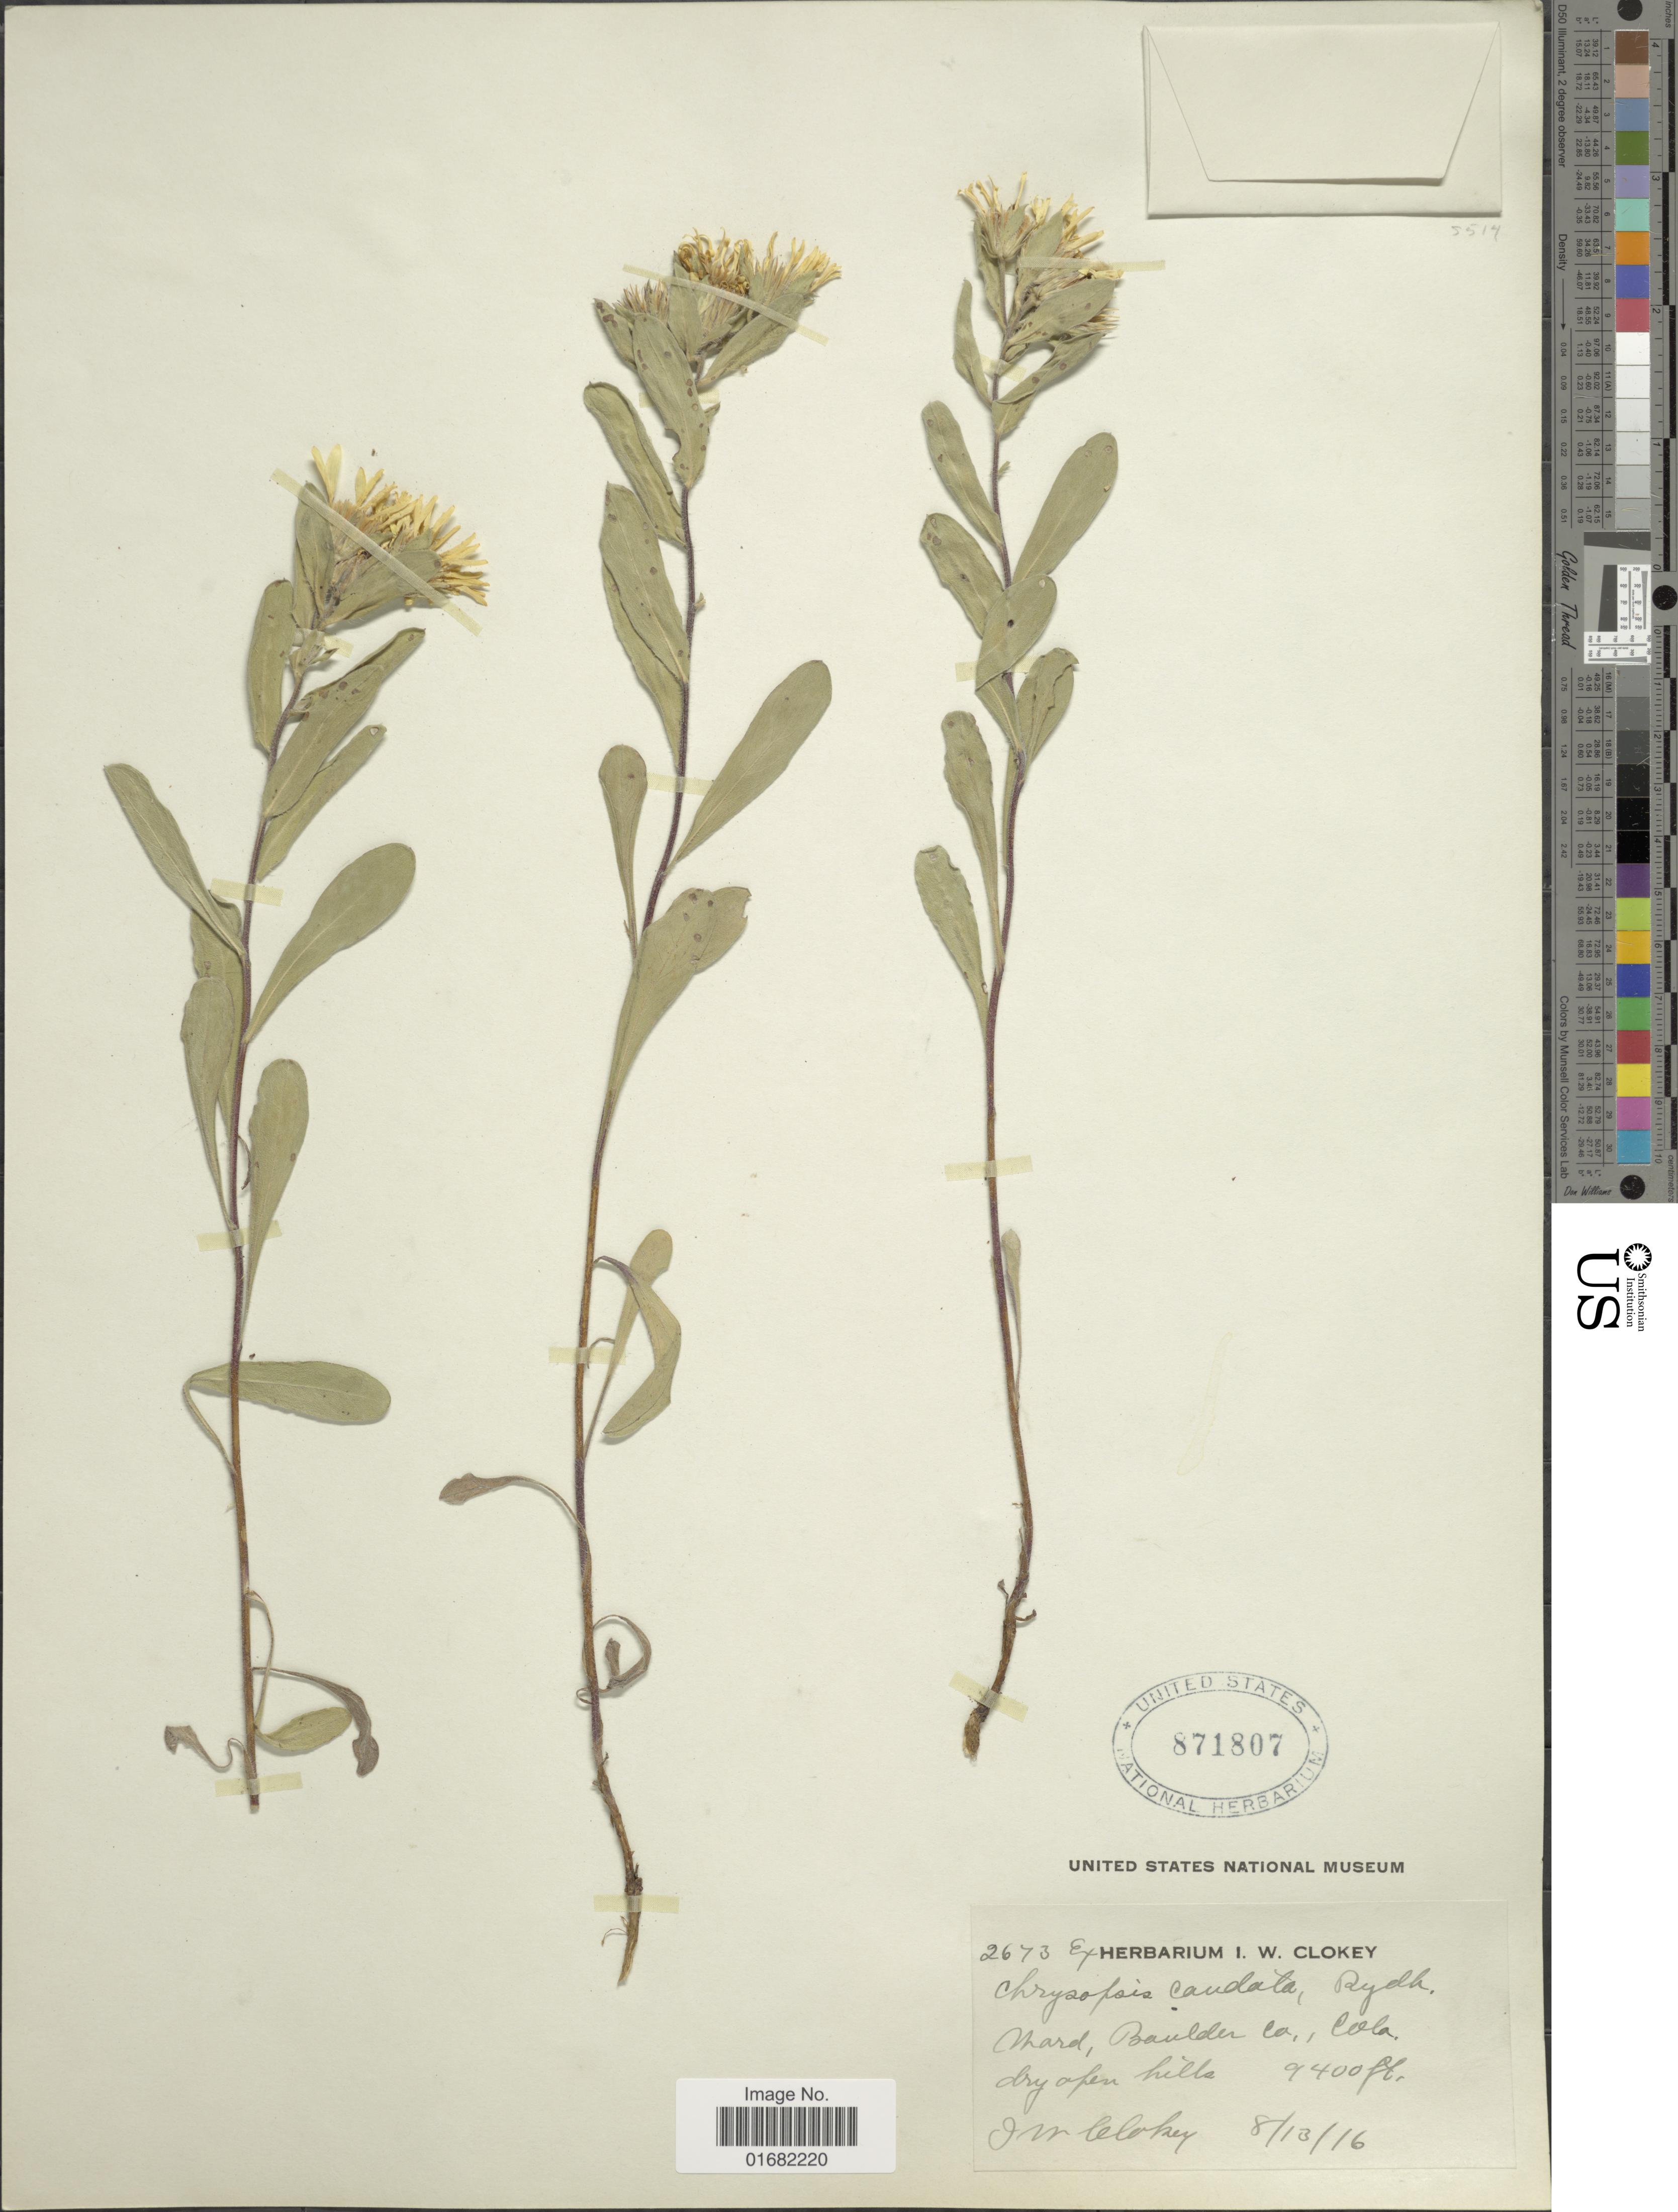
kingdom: Plantae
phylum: Tracheophyta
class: Magnoliopsida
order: Asterales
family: Asteraceae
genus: Heterotheca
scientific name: Heterotheca caudata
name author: Rydb.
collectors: I. W. Clokey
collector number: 2673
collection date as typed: Transcribed d/m/y: 13/8/16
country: United States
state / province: Colorado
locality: Ward, Boulder Co.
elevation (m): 2865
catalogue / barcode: US 871807